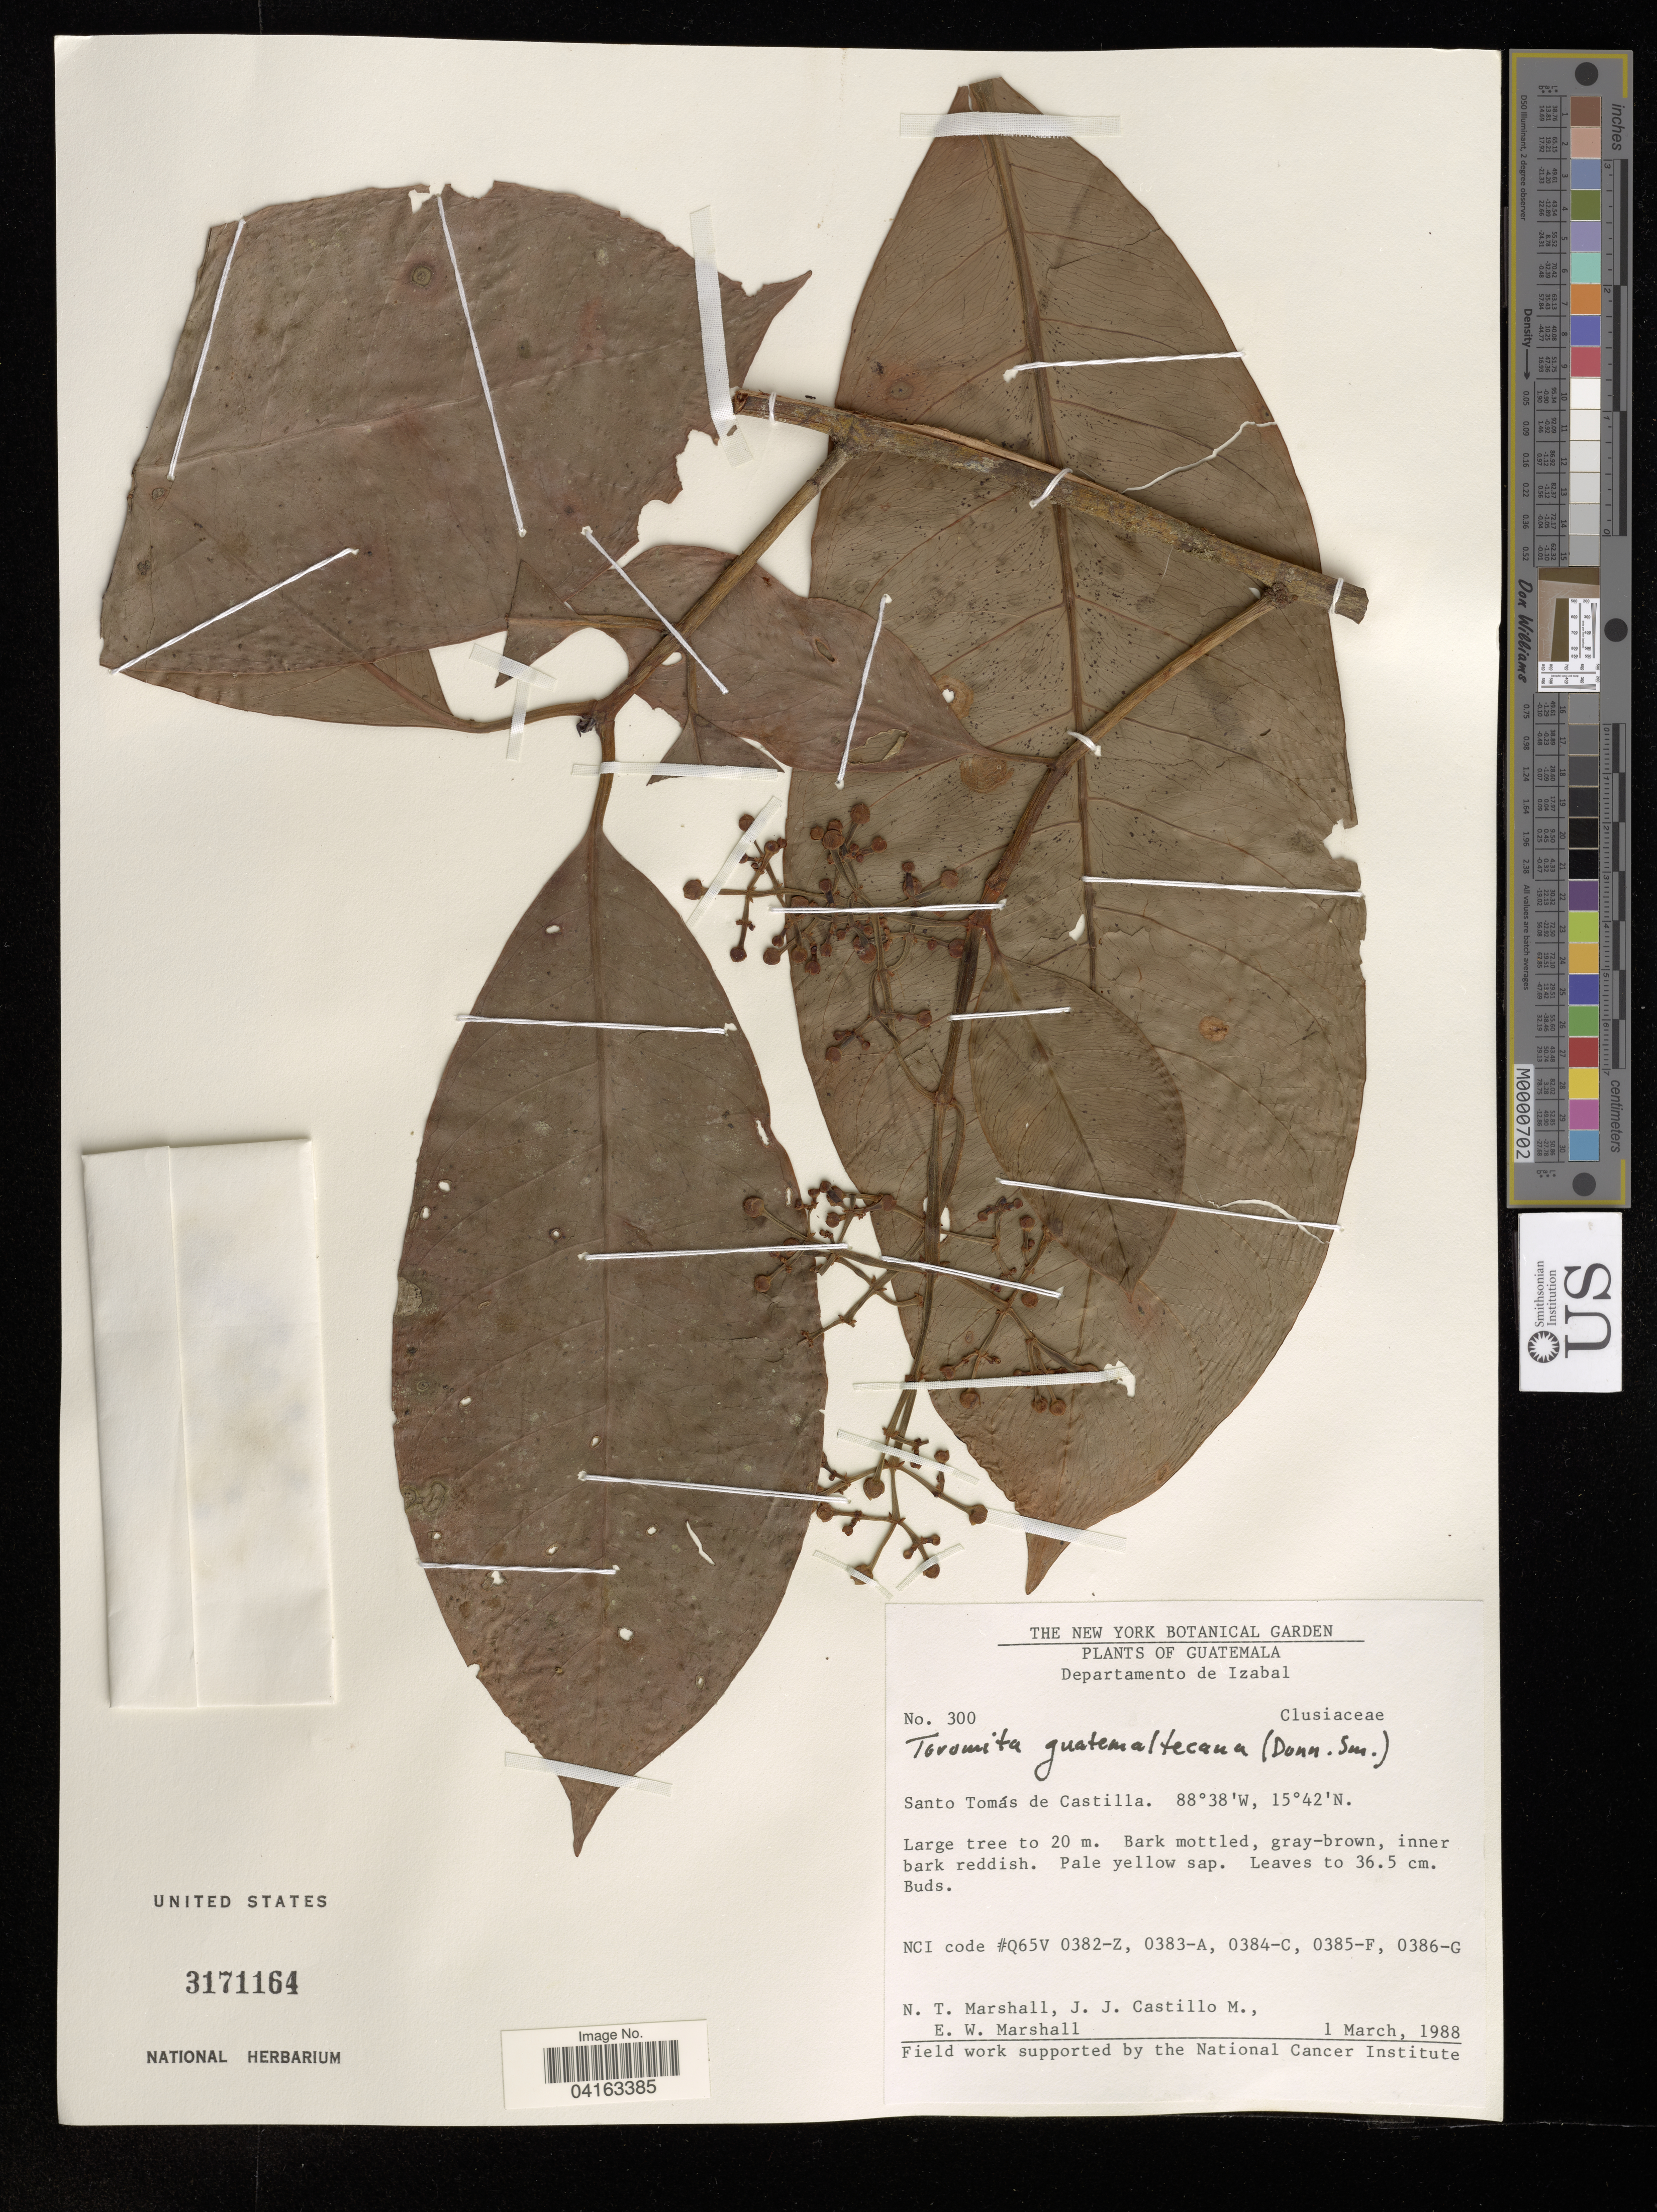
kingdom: Plantae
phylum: Tracheophyta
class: Magnoliopsida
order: Malpighiales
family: Clusiaceae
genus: Tovomita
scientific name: Tovomita guatemaltecana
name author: (Donn. Sm.) Hammel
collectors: N. T. Marshall, J. Castillo & E. W. Marshall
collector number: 300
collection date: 1988-03-01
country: Guatemala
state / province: Izabal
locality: Santo Tomás de Castilla.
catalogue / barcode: US 3171164